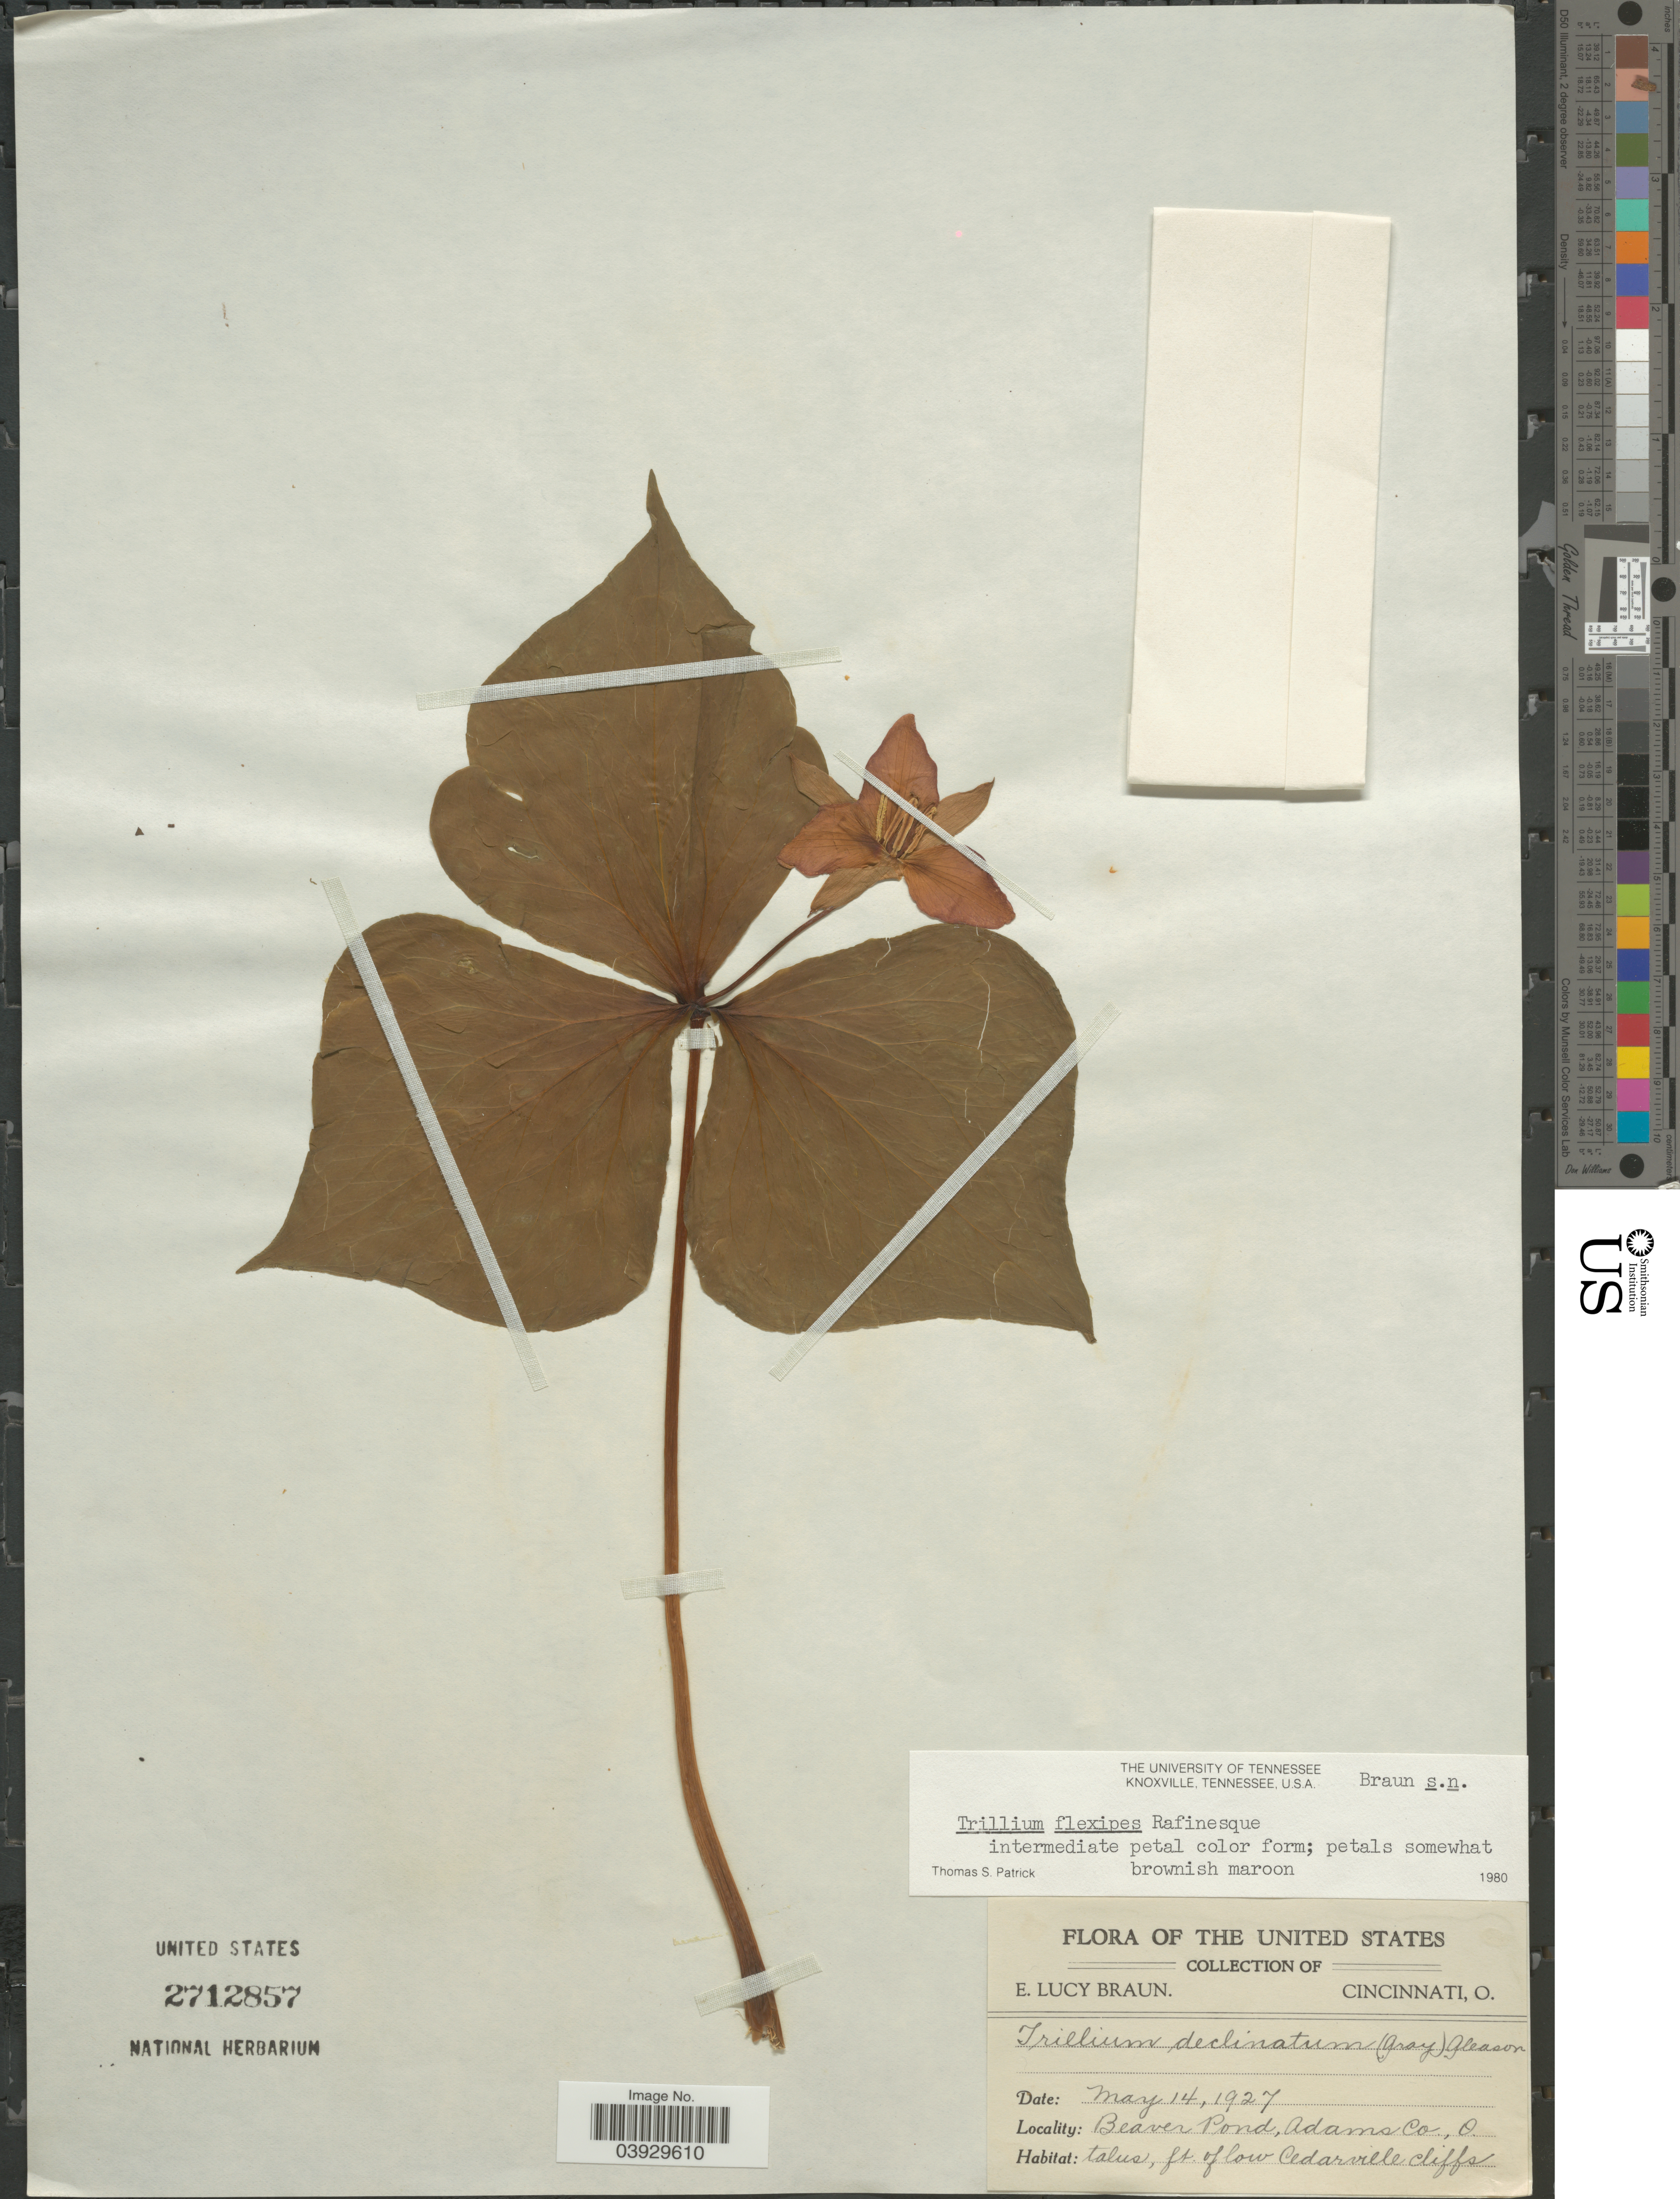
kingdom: Plantae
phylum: Tracheophyta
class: Liliopsida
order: Liliales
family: Melanthiaceae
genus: Trillium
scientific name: Trillium flexipes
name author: Raf.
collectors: E. L. Braun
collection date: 1927-05-14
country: United States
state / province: Ohio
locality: Beaver Pond, Adams Co. Ft. of low Cedarville cliffs.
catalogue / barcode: US 2712857